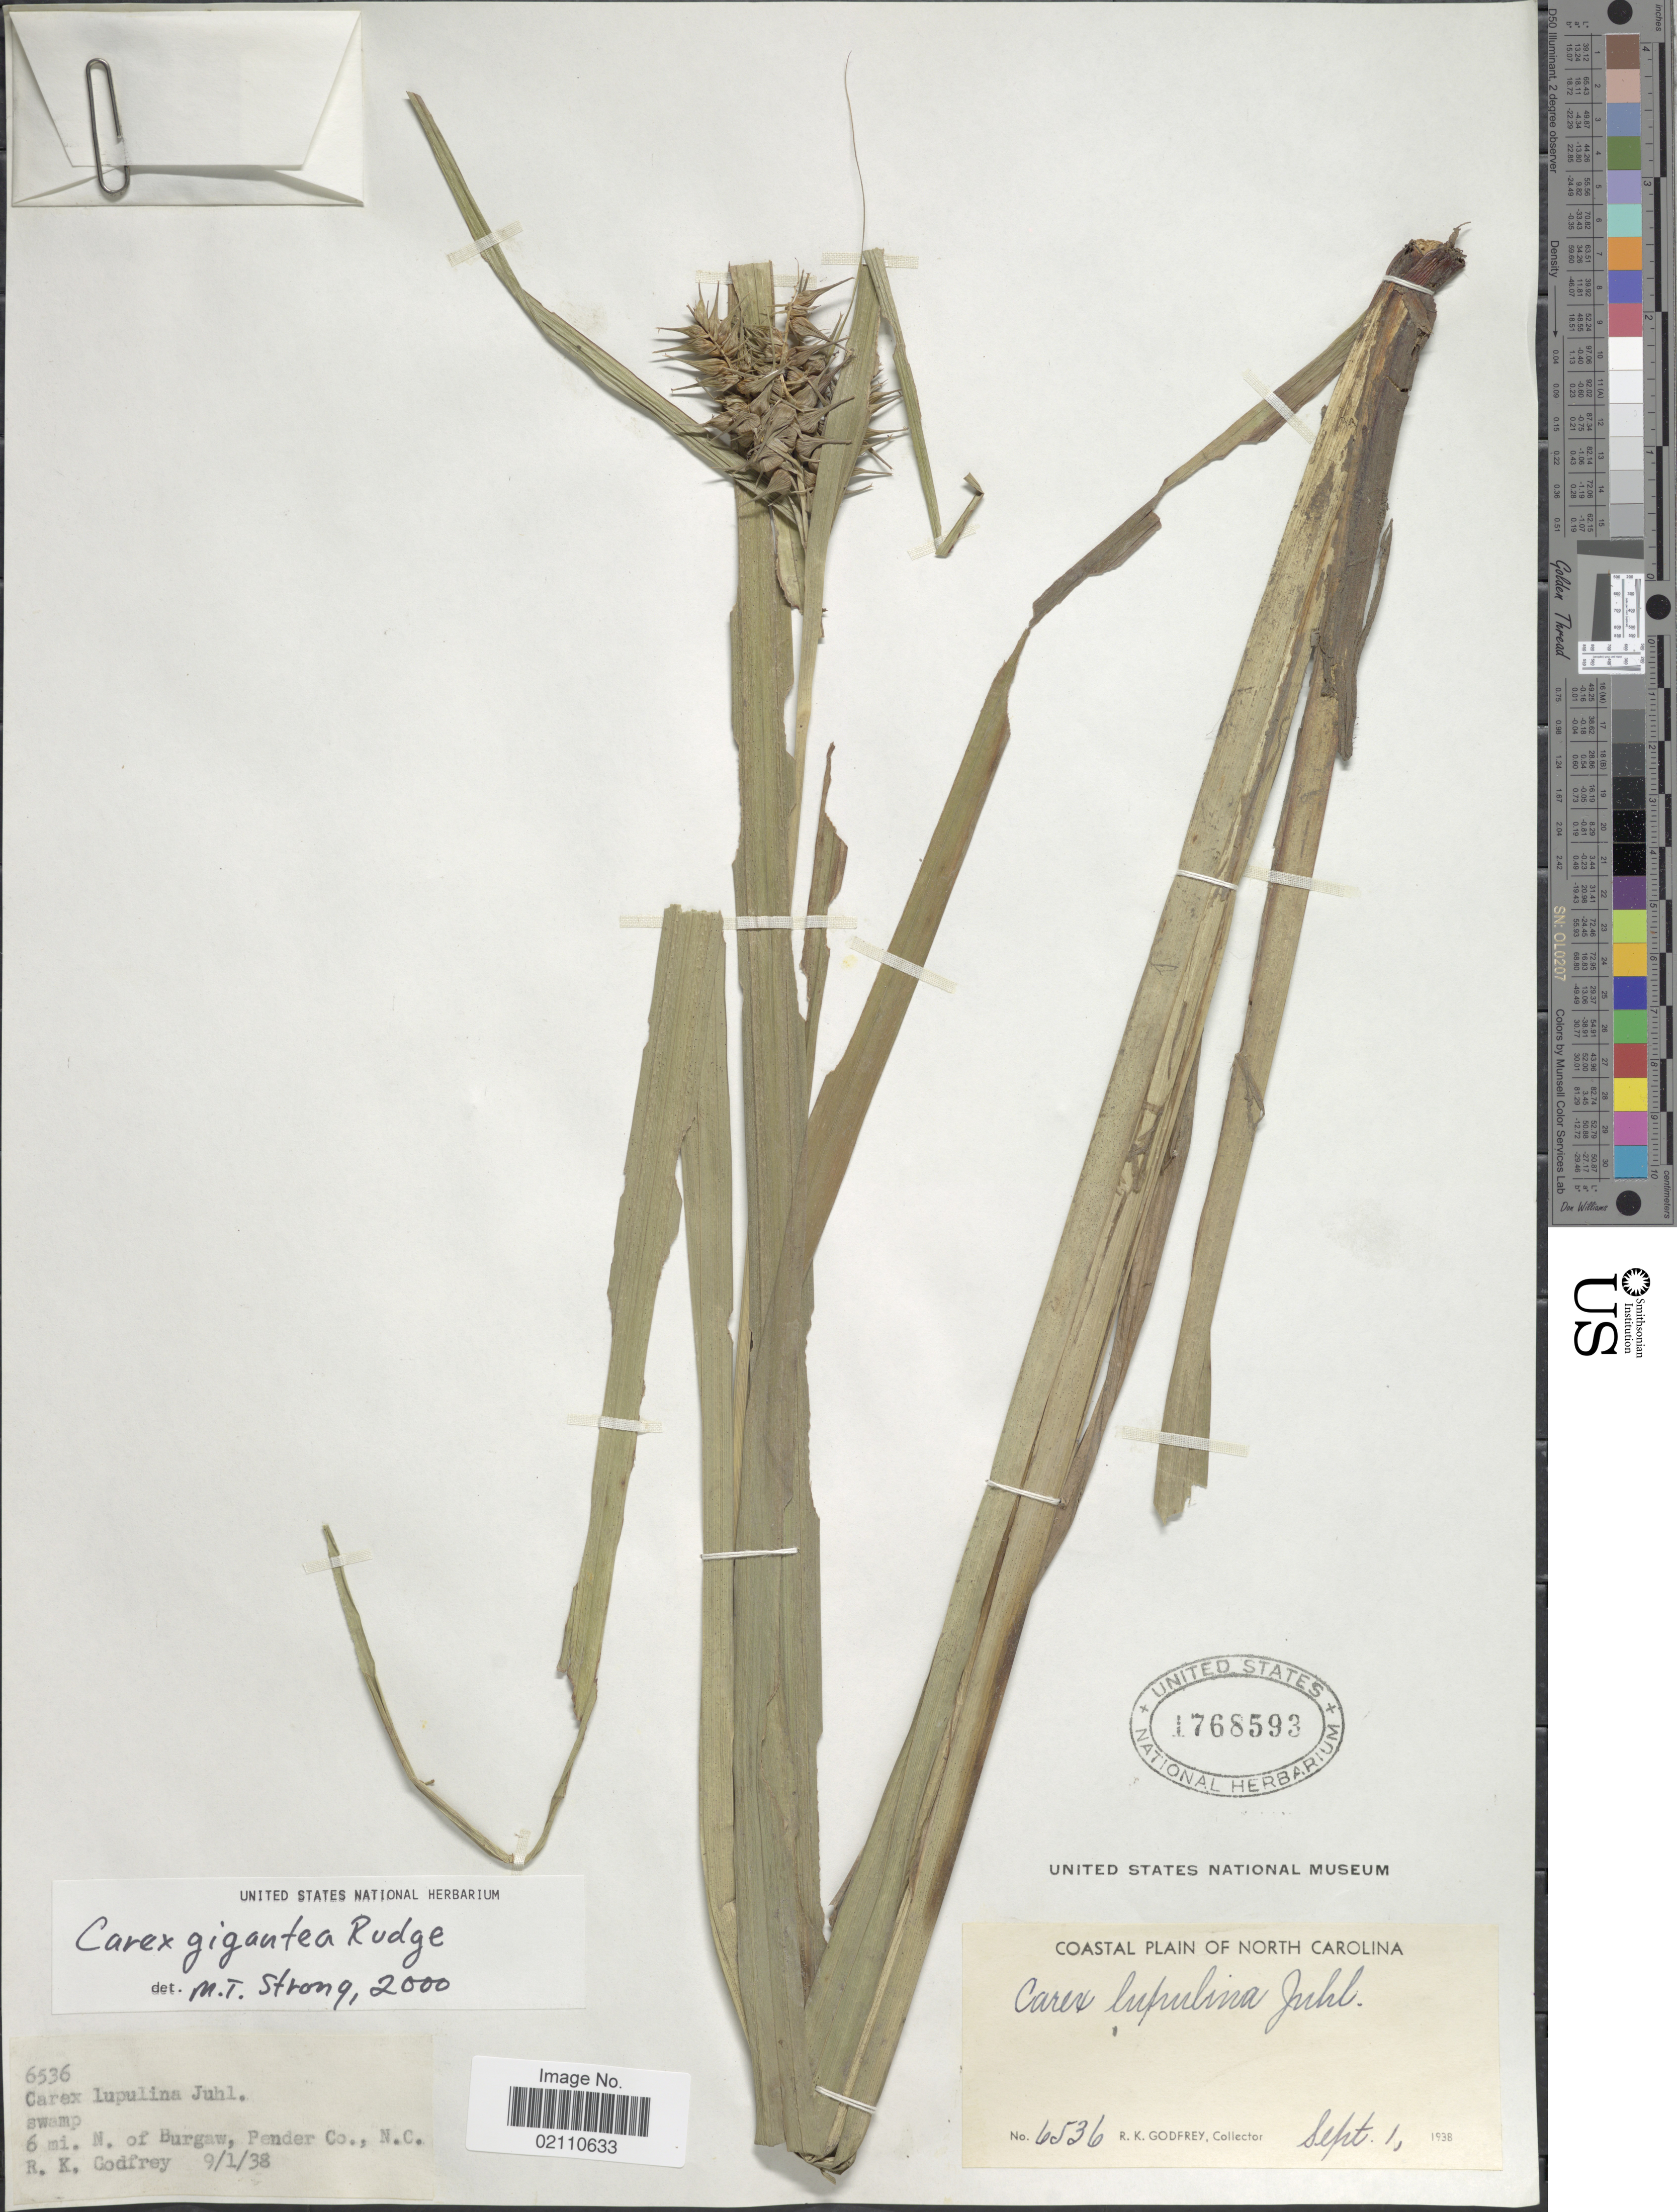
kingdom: Plantae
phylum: Tracheophyta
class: Liliopsida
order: Poales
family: Cyperaceae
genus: Carex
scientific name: Carex gigantea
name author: Rudge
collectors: R. K. Godfrey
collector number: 6536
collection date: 1938-09-01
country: United States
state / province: North Carolina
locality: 6 mi. N. of Burgaw, Pender Co.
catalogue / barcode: US 1768593